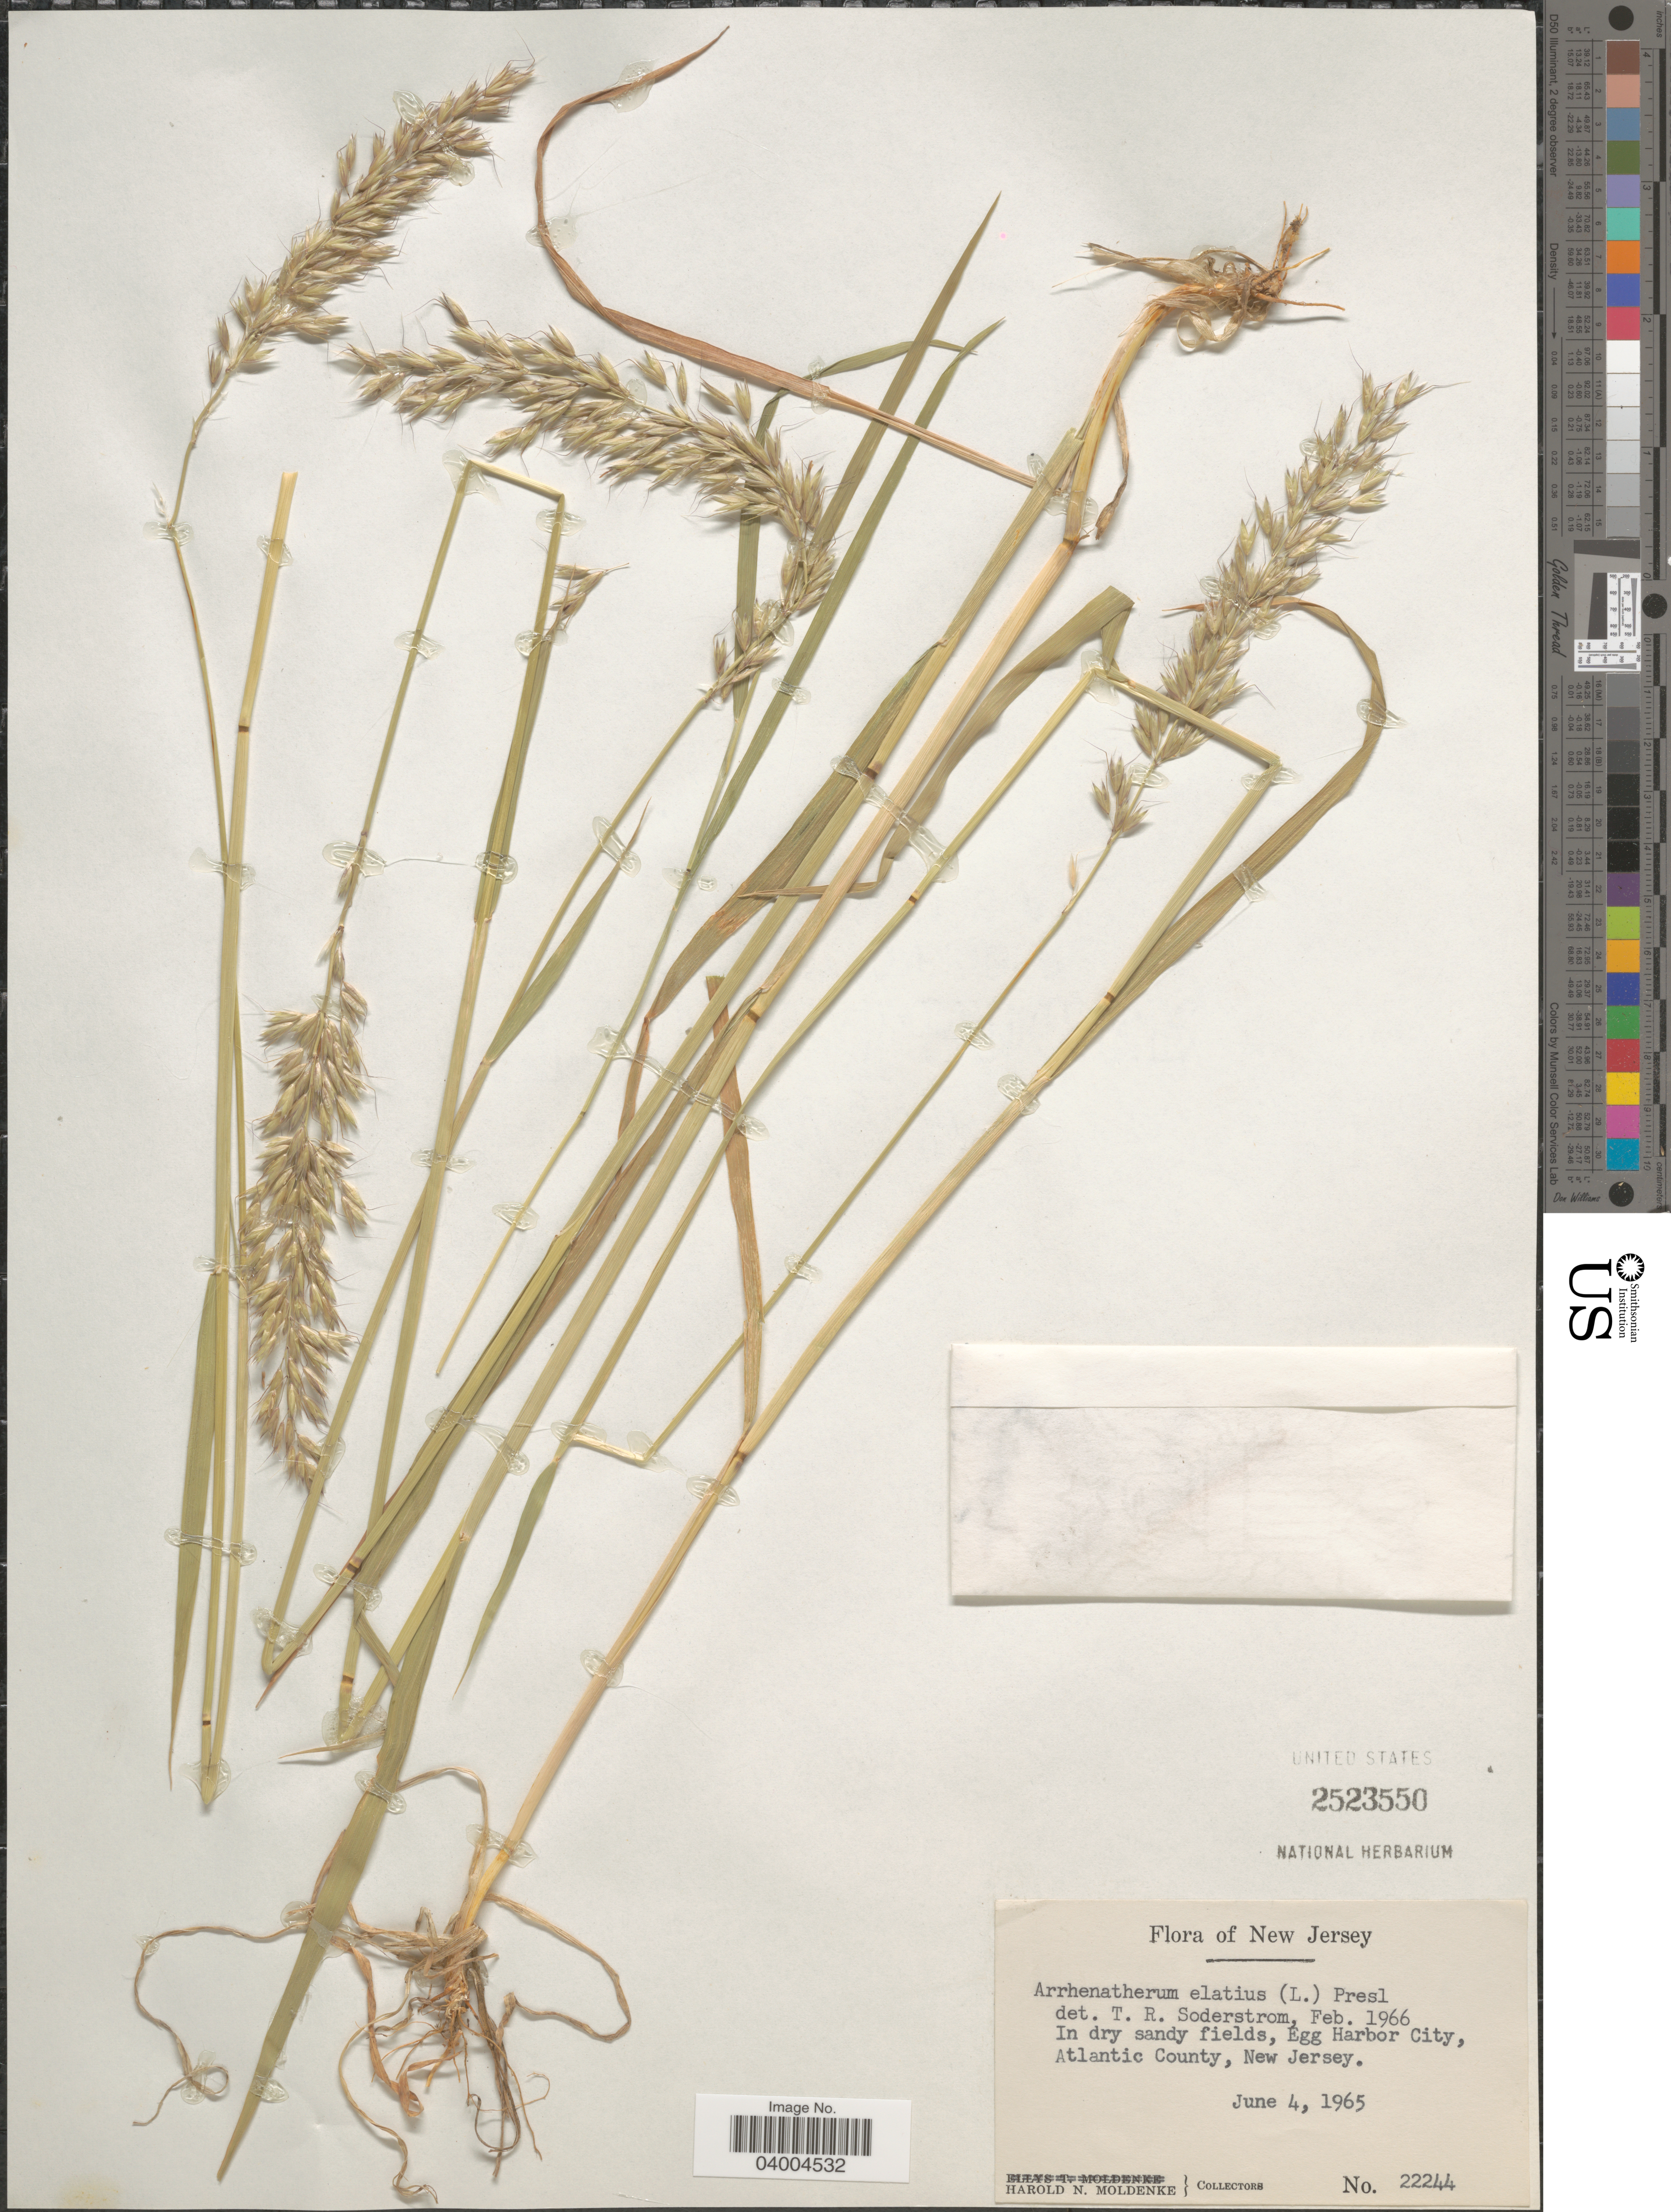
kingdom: Plantae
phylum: Tracheophyta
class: Liliopsida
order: Poales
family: Poaceae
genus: Arrhenatherum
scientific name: Arrhenatherum elatius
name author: (L.) J. Presl & C. Presl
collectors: H. N. Moldenke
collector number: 22244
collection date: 1965-06-04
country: United States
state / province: New Jersey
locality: In dry sandy fields, Egg Harbor City, Atlantic County.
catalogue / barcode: US 2523550